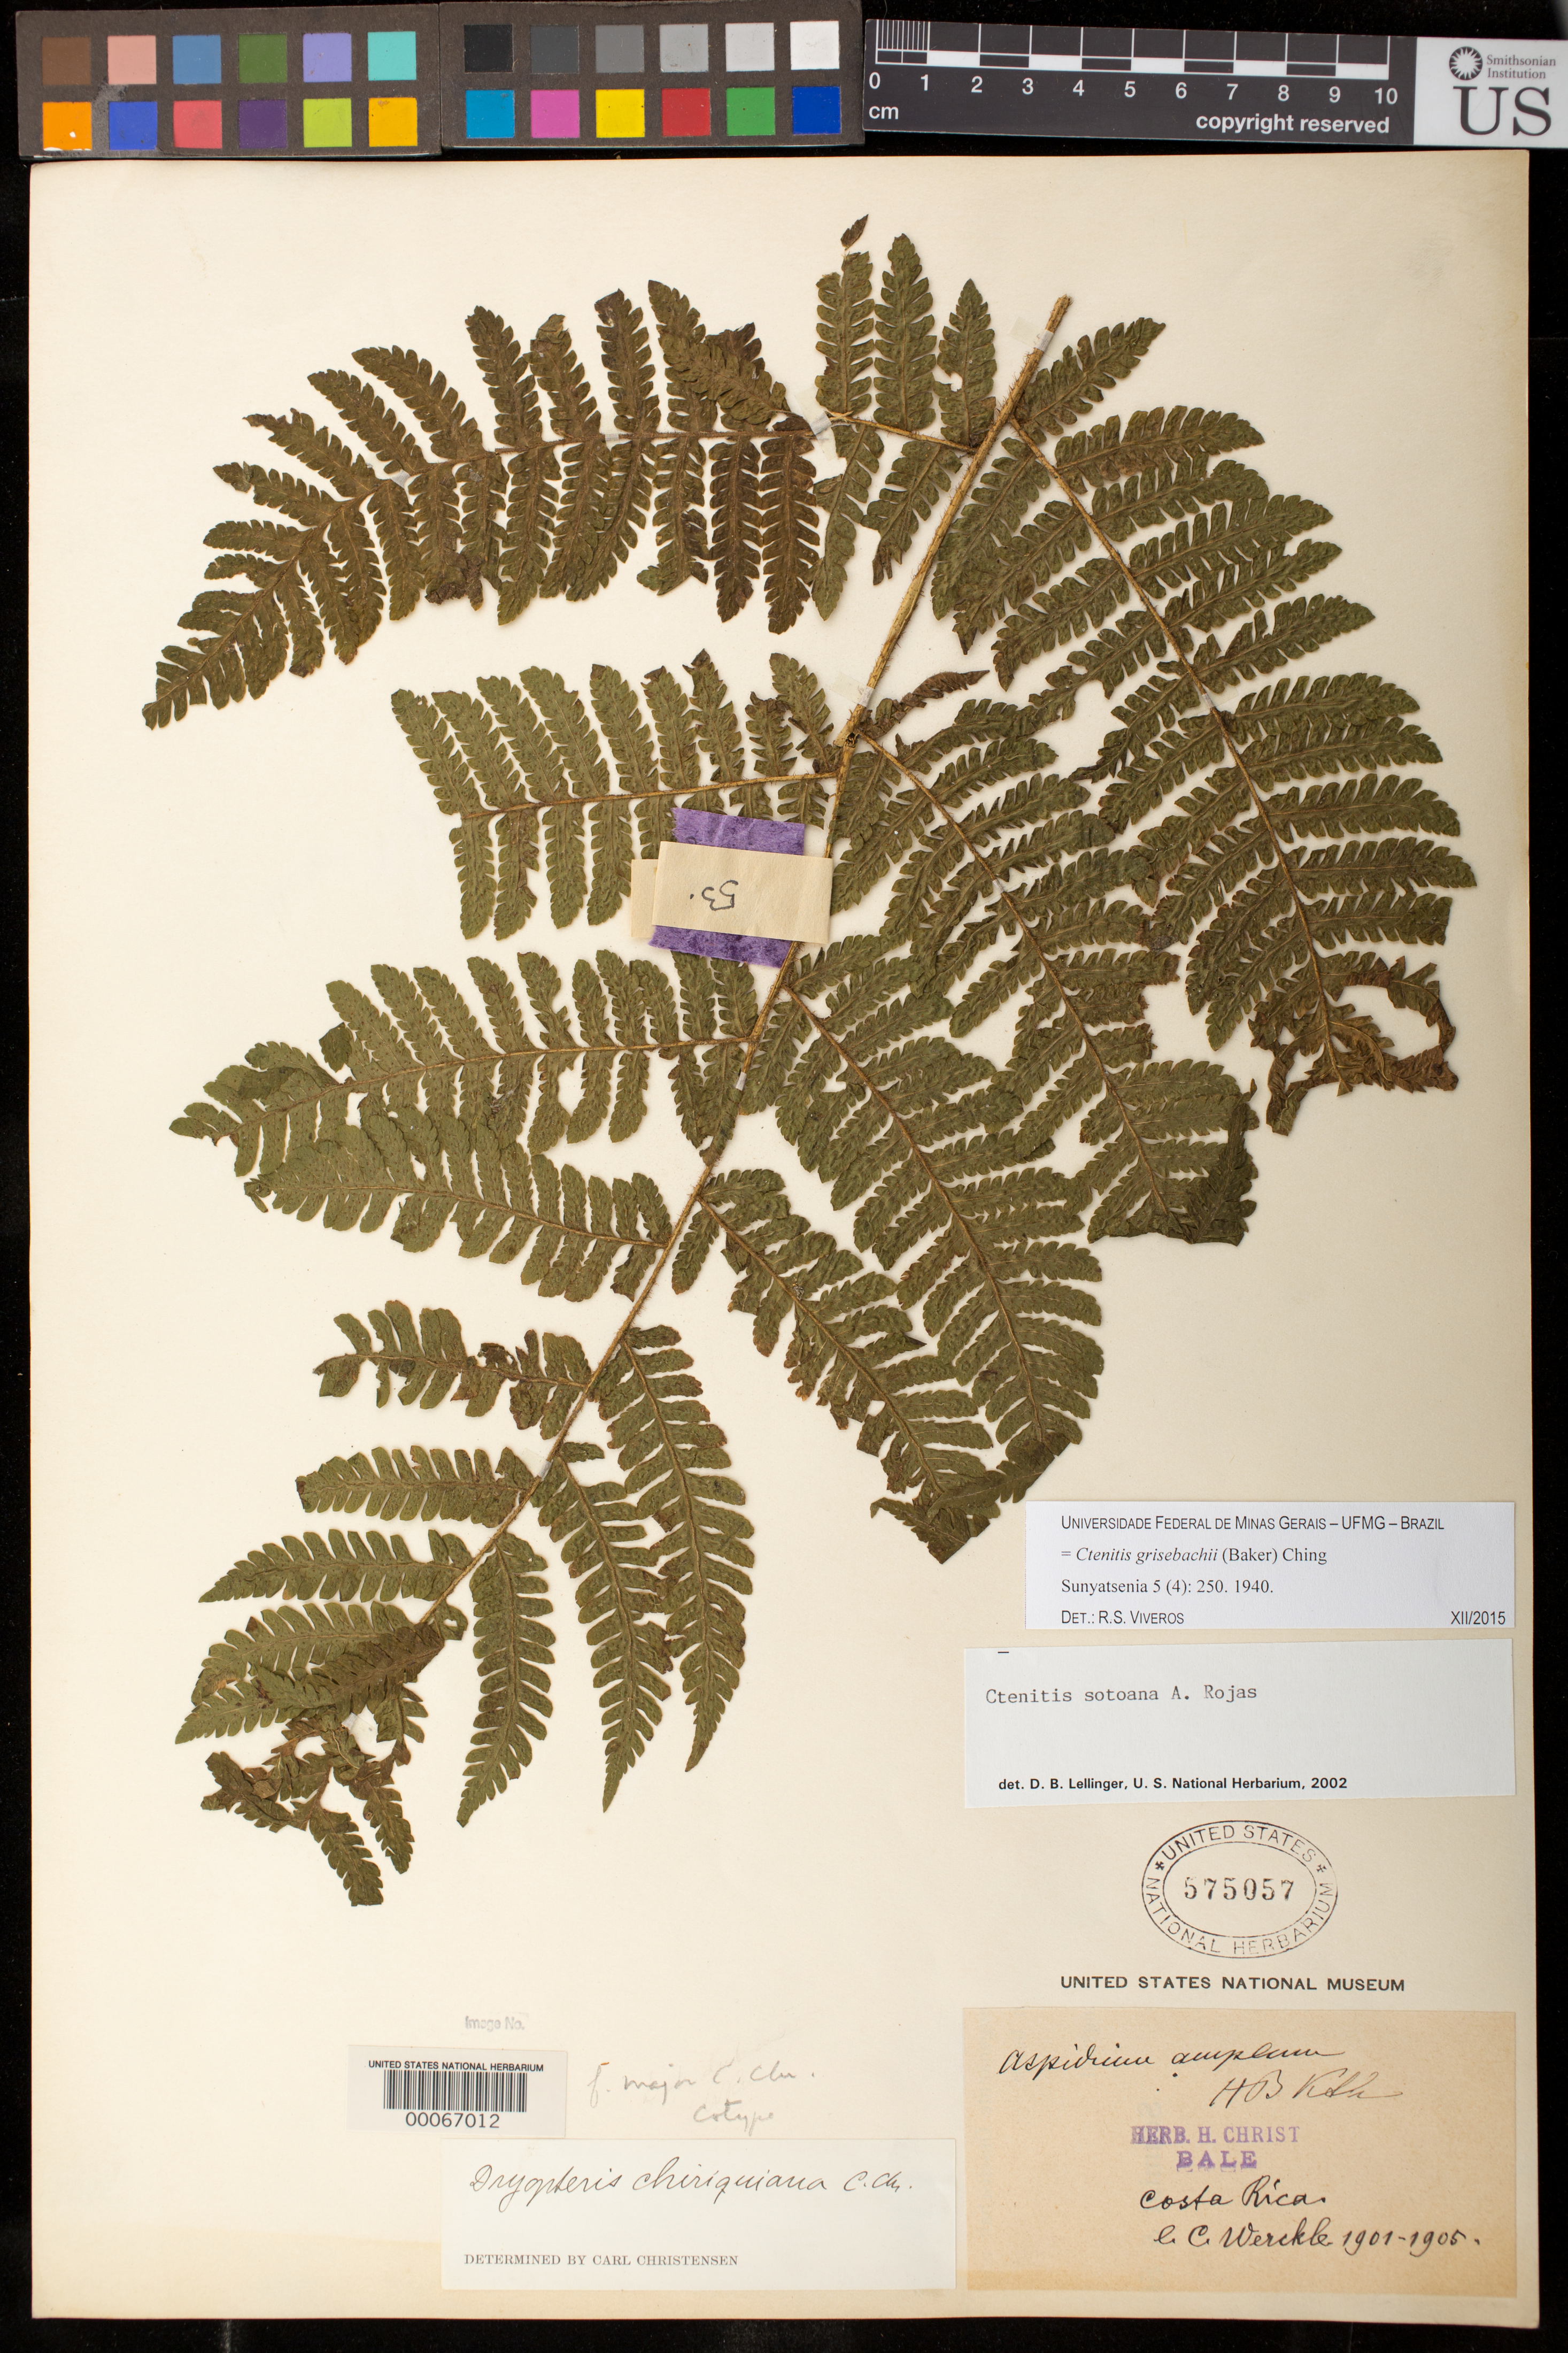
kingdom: Plantae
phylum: Tracheophyta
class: Polypodiopsida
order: Polypodiales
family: Dryopteridaceae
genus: Dryopteris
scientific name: Dryopteris chiriquiana f. major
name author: C. Chr.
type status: Syntype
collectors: C. C Wercklé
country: Costa Rica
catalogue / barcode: US 575057